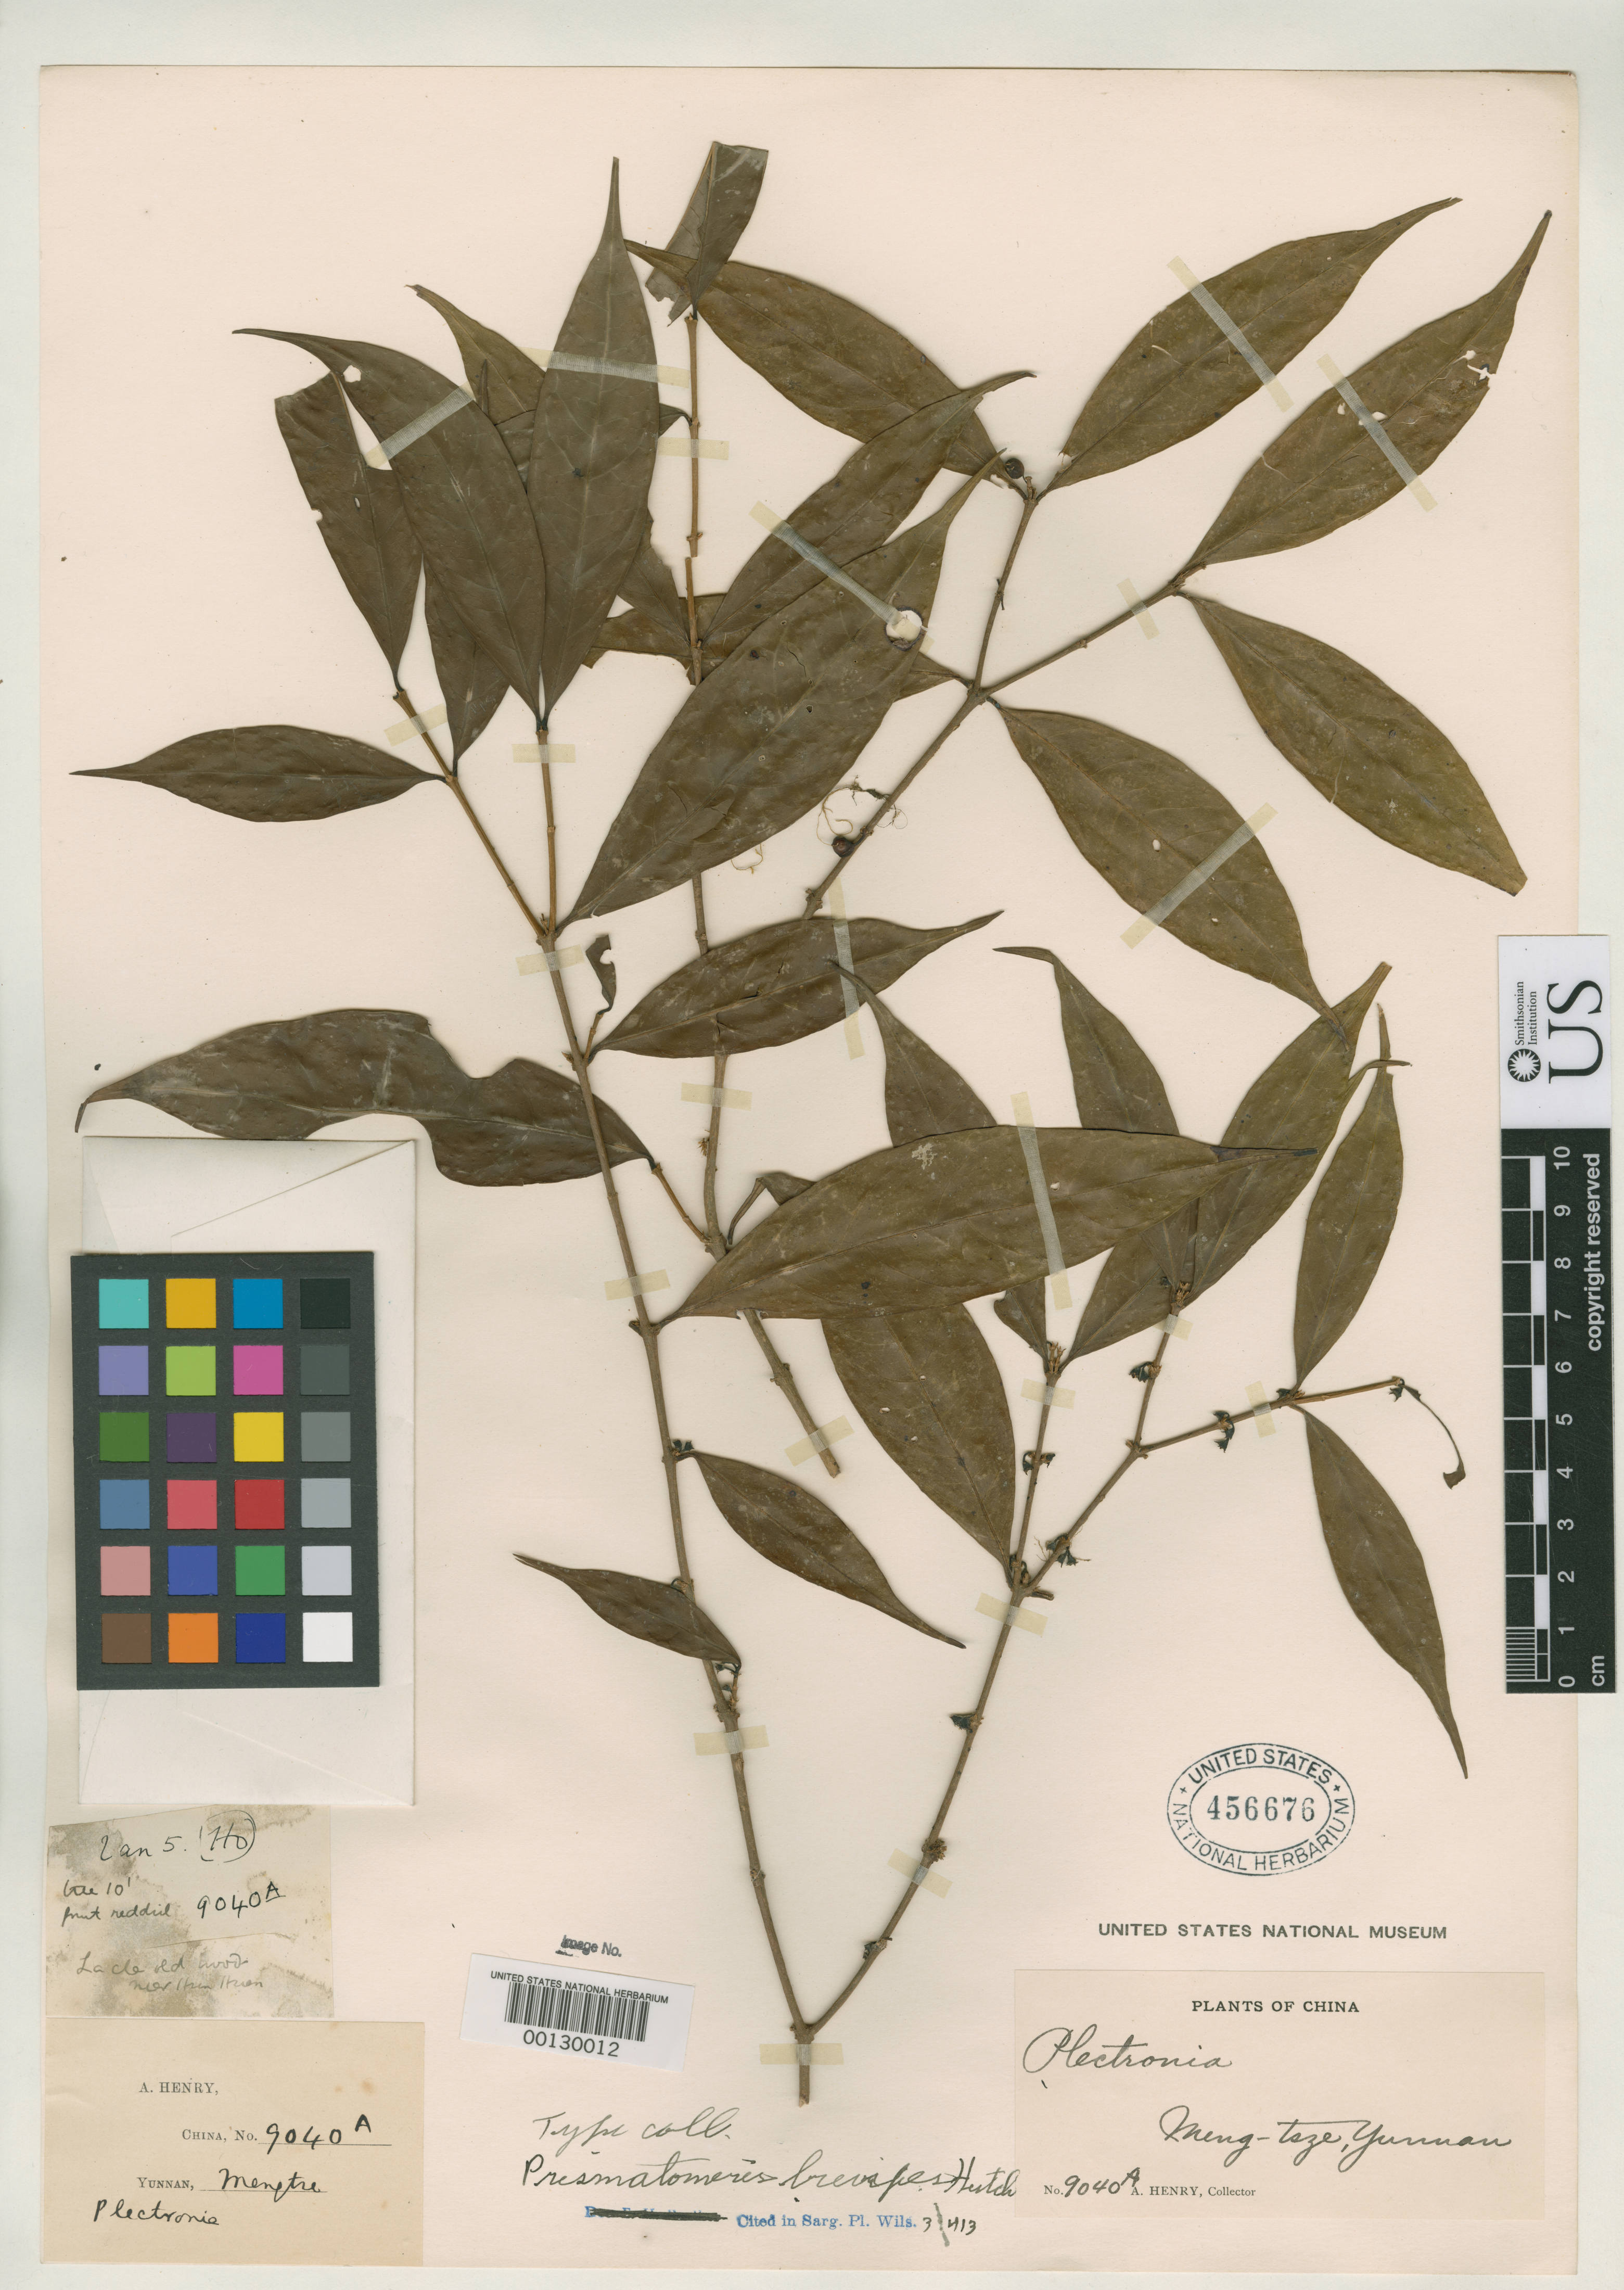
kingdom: Plantae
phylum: Tracheophyta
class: Magnoliopsida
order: Gentianales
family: Rubiaceae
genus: Prismatomeris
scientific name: Prismatomeris brevipes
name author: Hutch. in Sarg.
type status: Paratype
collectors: A. Henry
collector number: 9040 A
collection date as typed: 05 Jan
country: China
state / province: Yunnan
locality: Meng-tsze.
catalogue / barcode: US 456676